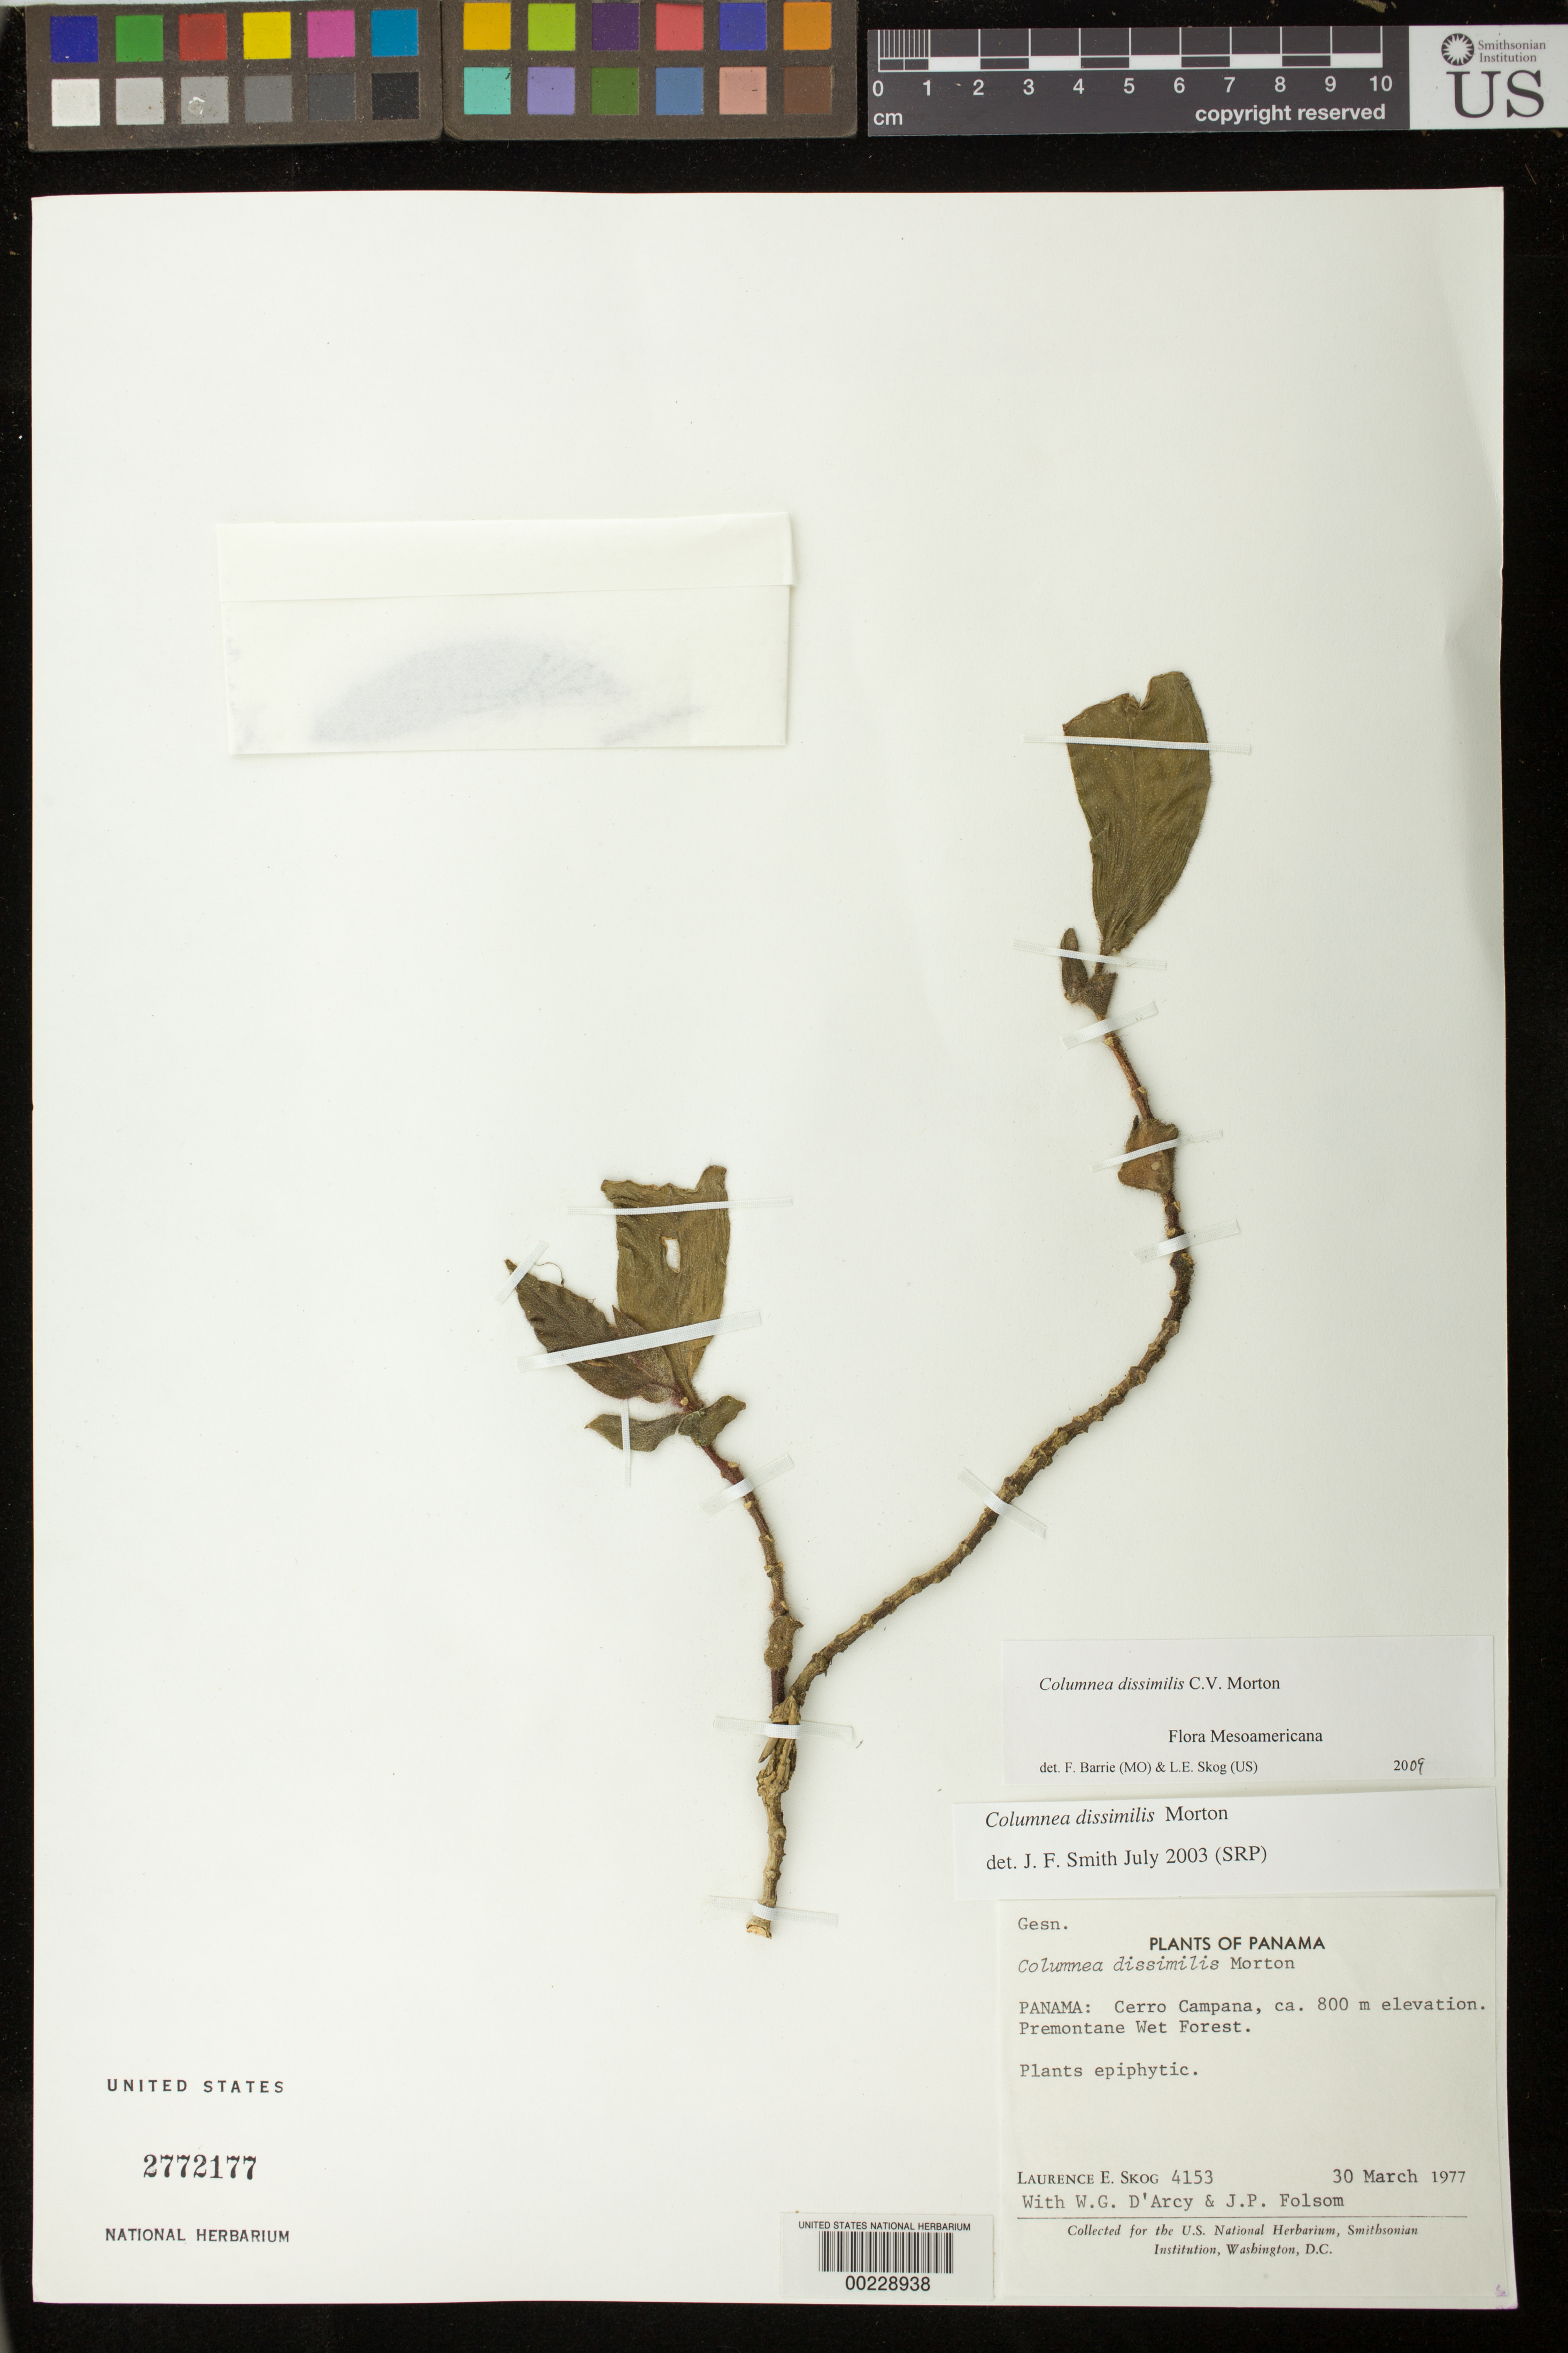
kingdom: Plantae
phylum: Tracheophyta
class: Magnoliopsida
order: Lamiales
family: Gesneriaceae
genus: Columnea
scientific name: Columnea dissimilis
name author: C.V. Morton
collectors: L. E. Skog, W. G. D'Arcy & J. P. Folsom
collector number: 4153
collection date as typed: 30 Mar 1977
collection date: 1977-03-30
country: Panama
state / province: Panamá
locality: Cerro Campana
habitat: Premontane wet forest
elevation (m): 800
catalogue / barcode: US 2772177